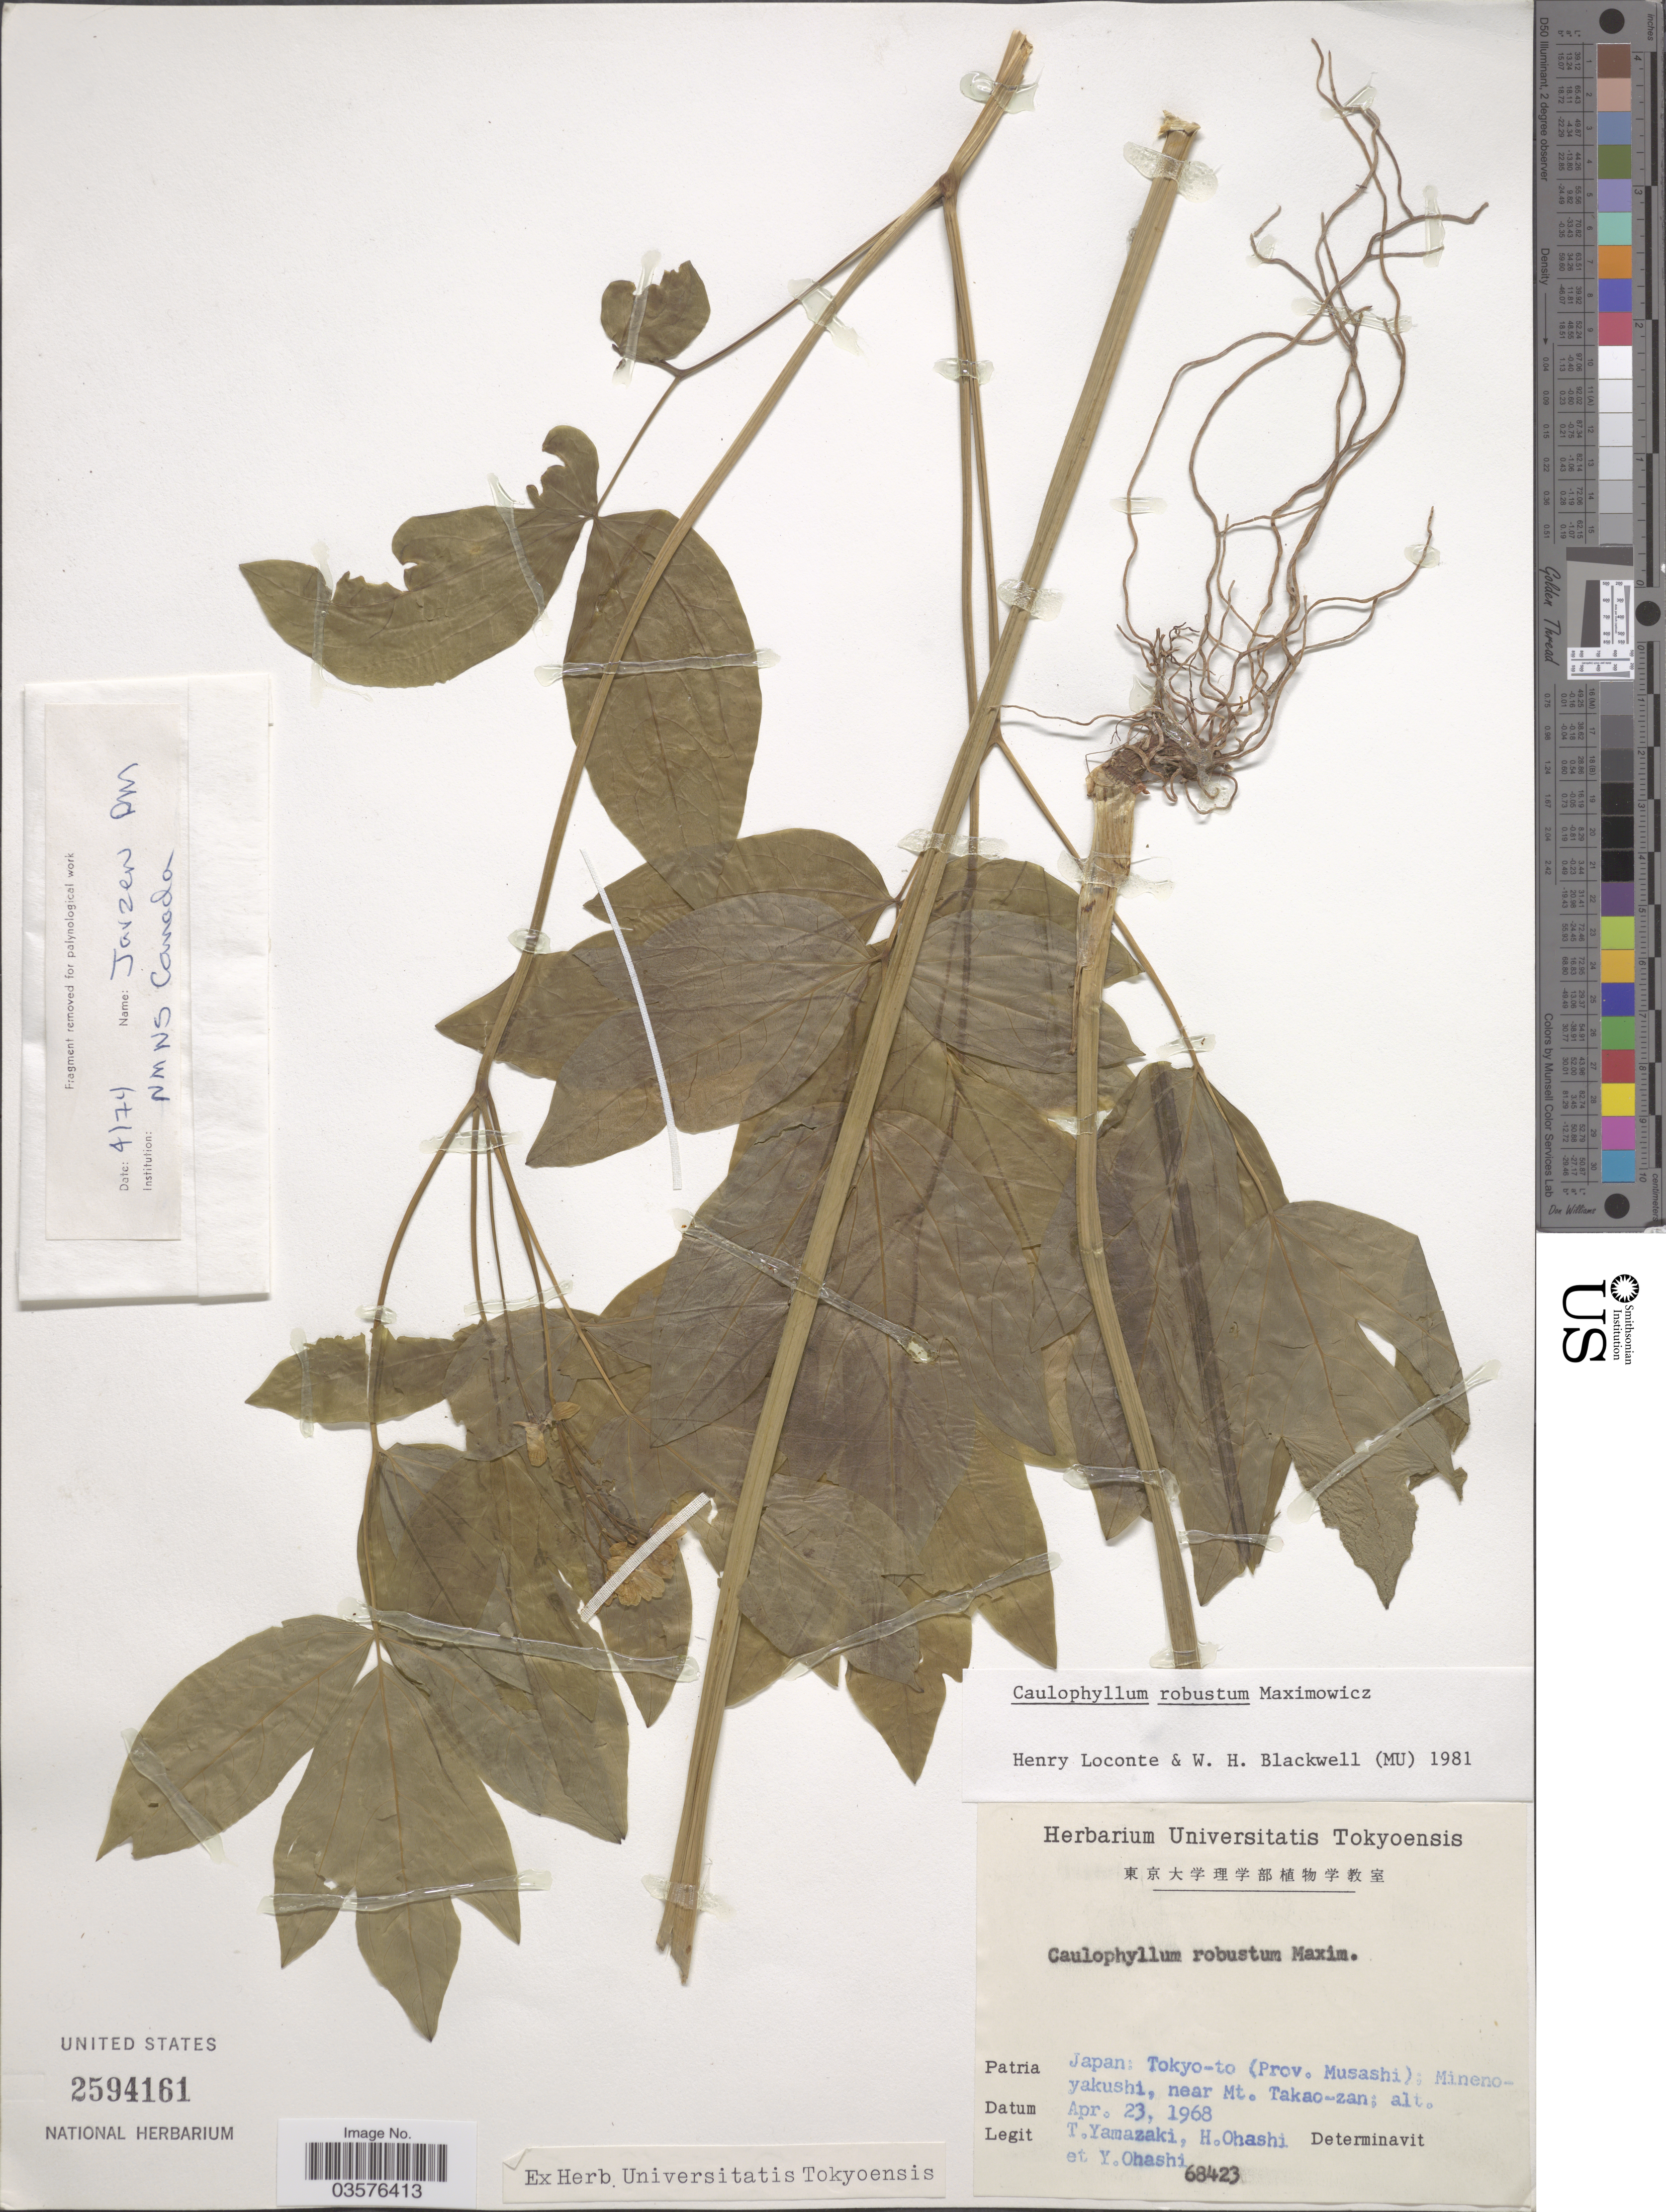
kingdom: Plantae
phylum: Tracheophyta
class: Magnoliopsida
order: Ranunculales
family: Berberidaceae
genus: Caulophyllum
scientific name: Caulophyllum robustum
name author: Michx.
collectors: T. Yamazaki, H. Ohashi & Y. Ohashi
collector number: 68423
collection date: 1968-04-23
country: Japan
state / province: Tokyo, Federal City of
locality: Patria: Tokyo-to (Prov. Musashi); Mineno-yakushi, near Mt. Takao-zan.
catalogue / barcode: US 2594161